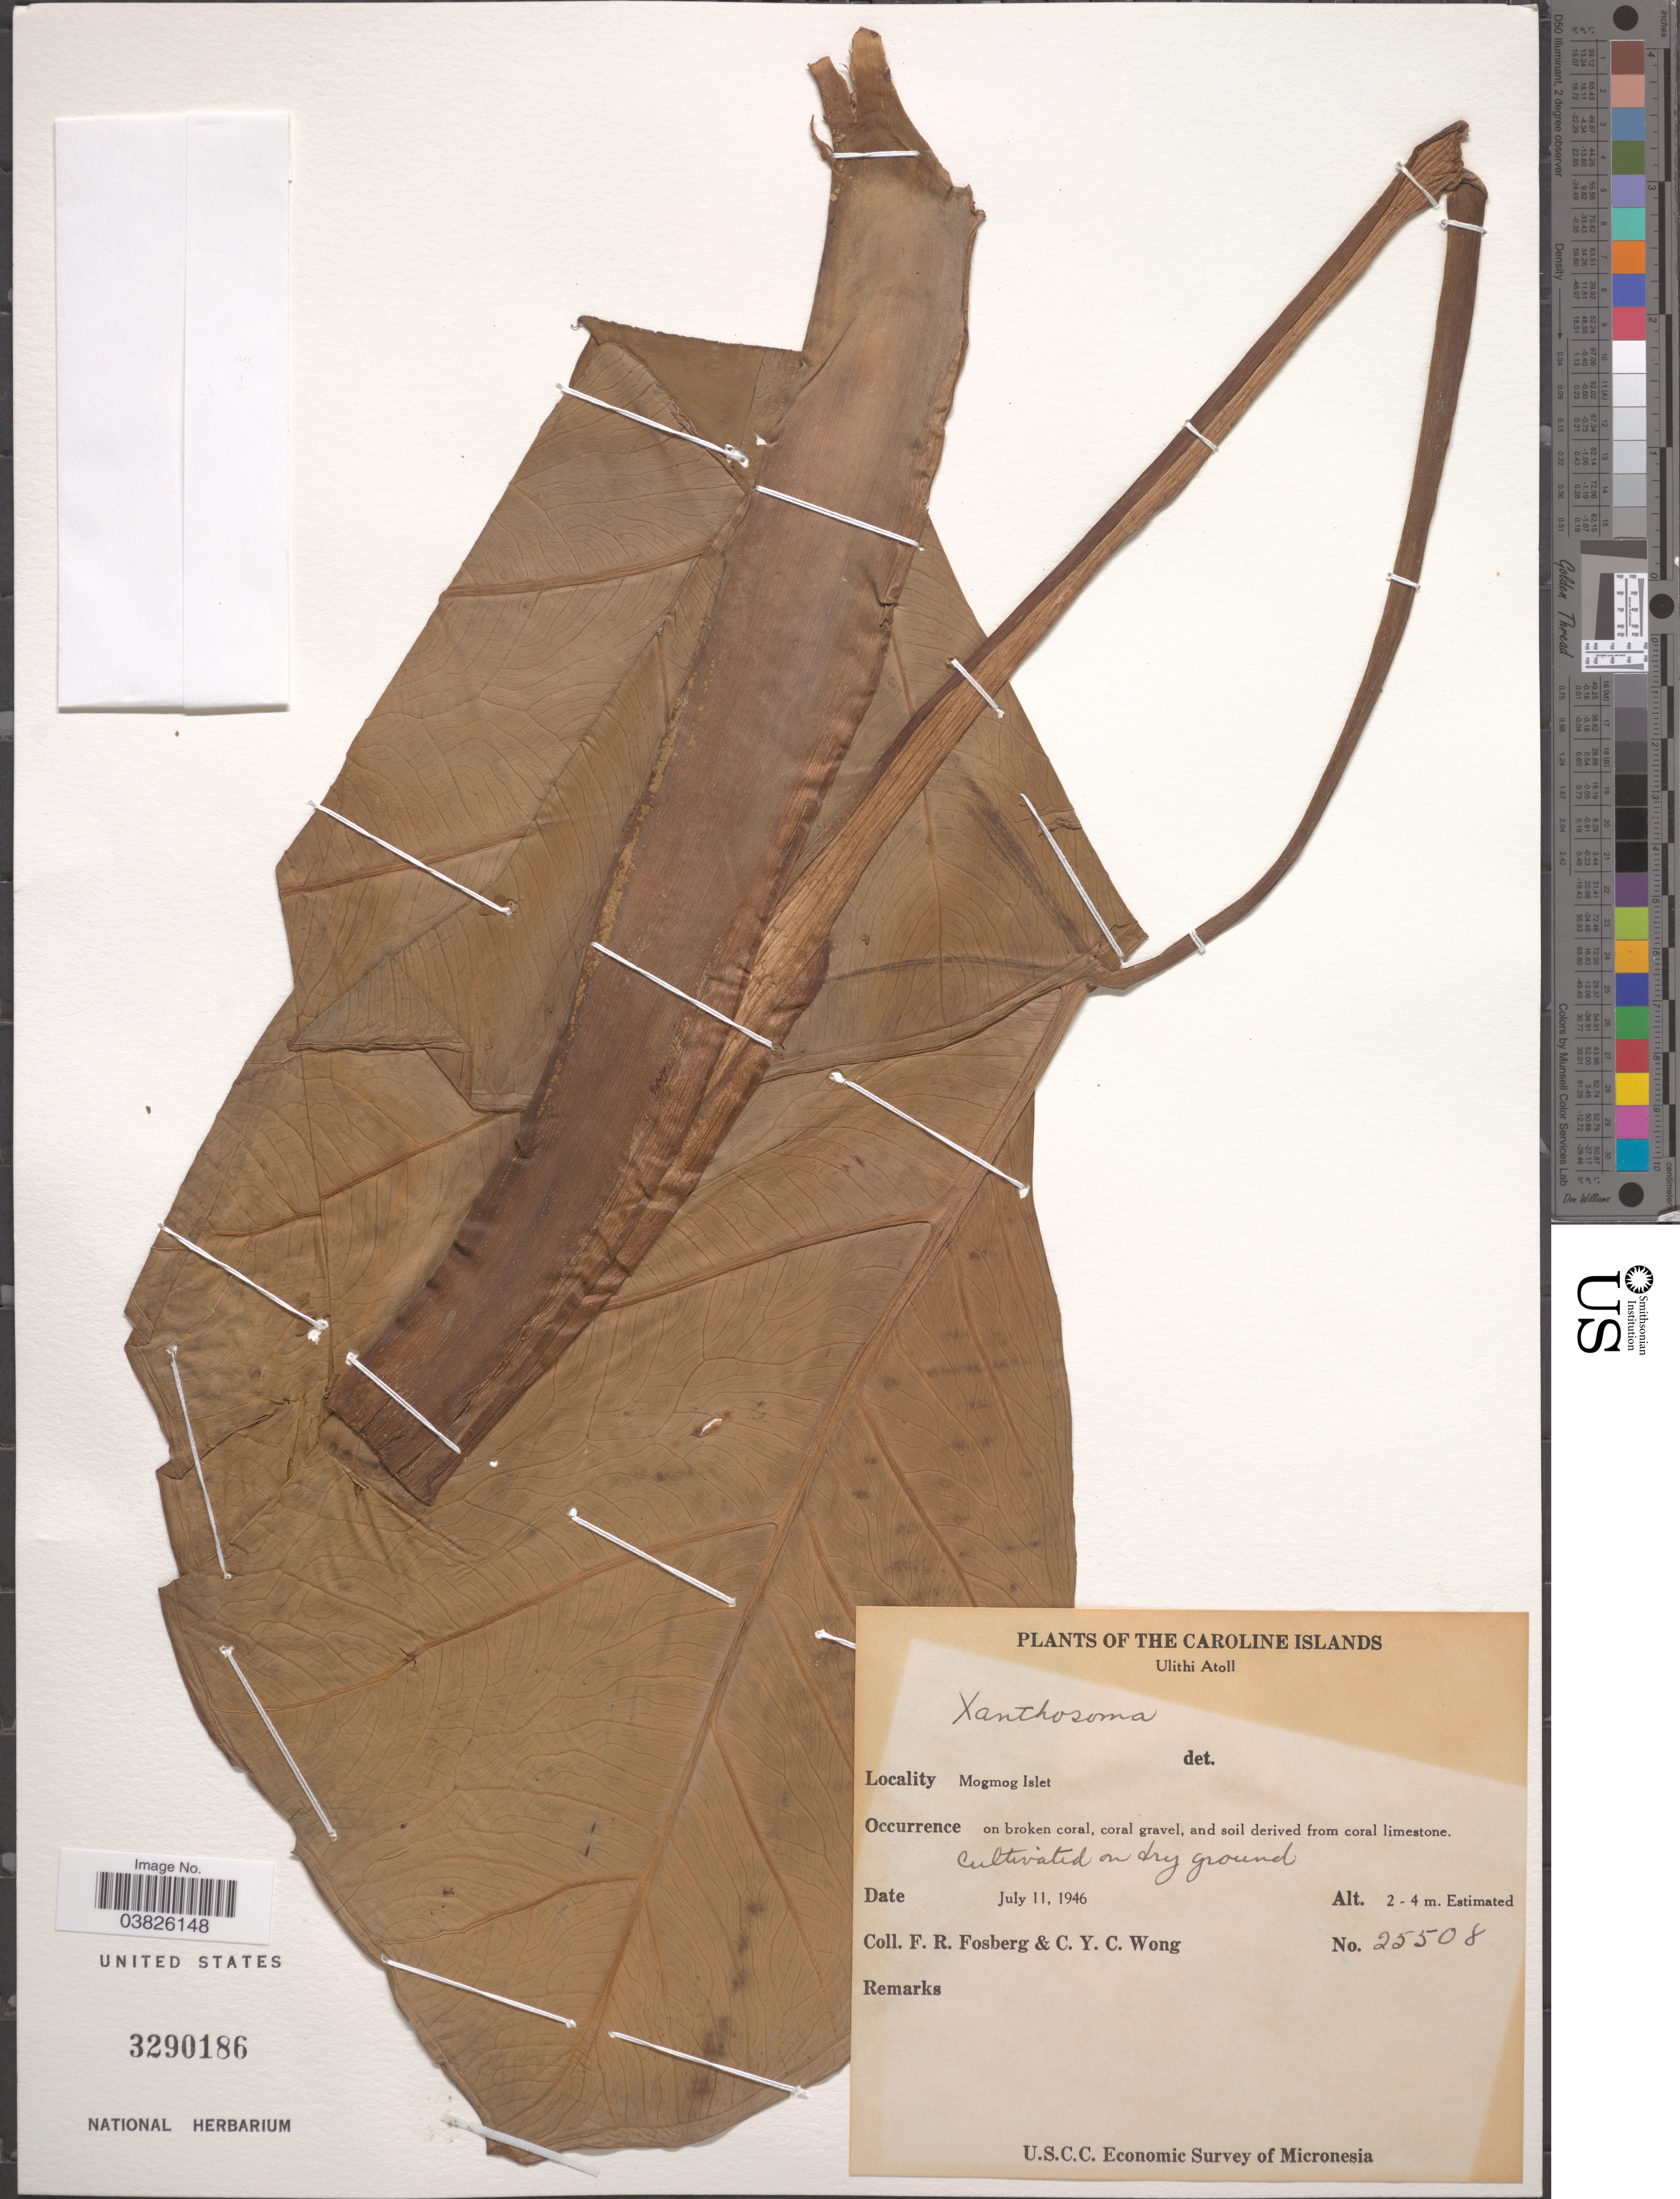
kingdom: Plantae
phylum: Tracheophyta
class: Liliopsida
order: Alismatales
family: Araceae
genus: Xanthosoma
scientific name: Xanthosoma sp.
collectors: F. R. Fosberg & C. Y. C. Wong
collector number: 25508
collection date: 1946-07-11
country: Micronesia, Federated States of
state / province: Yap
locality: The Caroline Islands. Ulithi Atoll. Mogmog Islet.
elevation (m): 2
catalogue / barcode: US 3290186